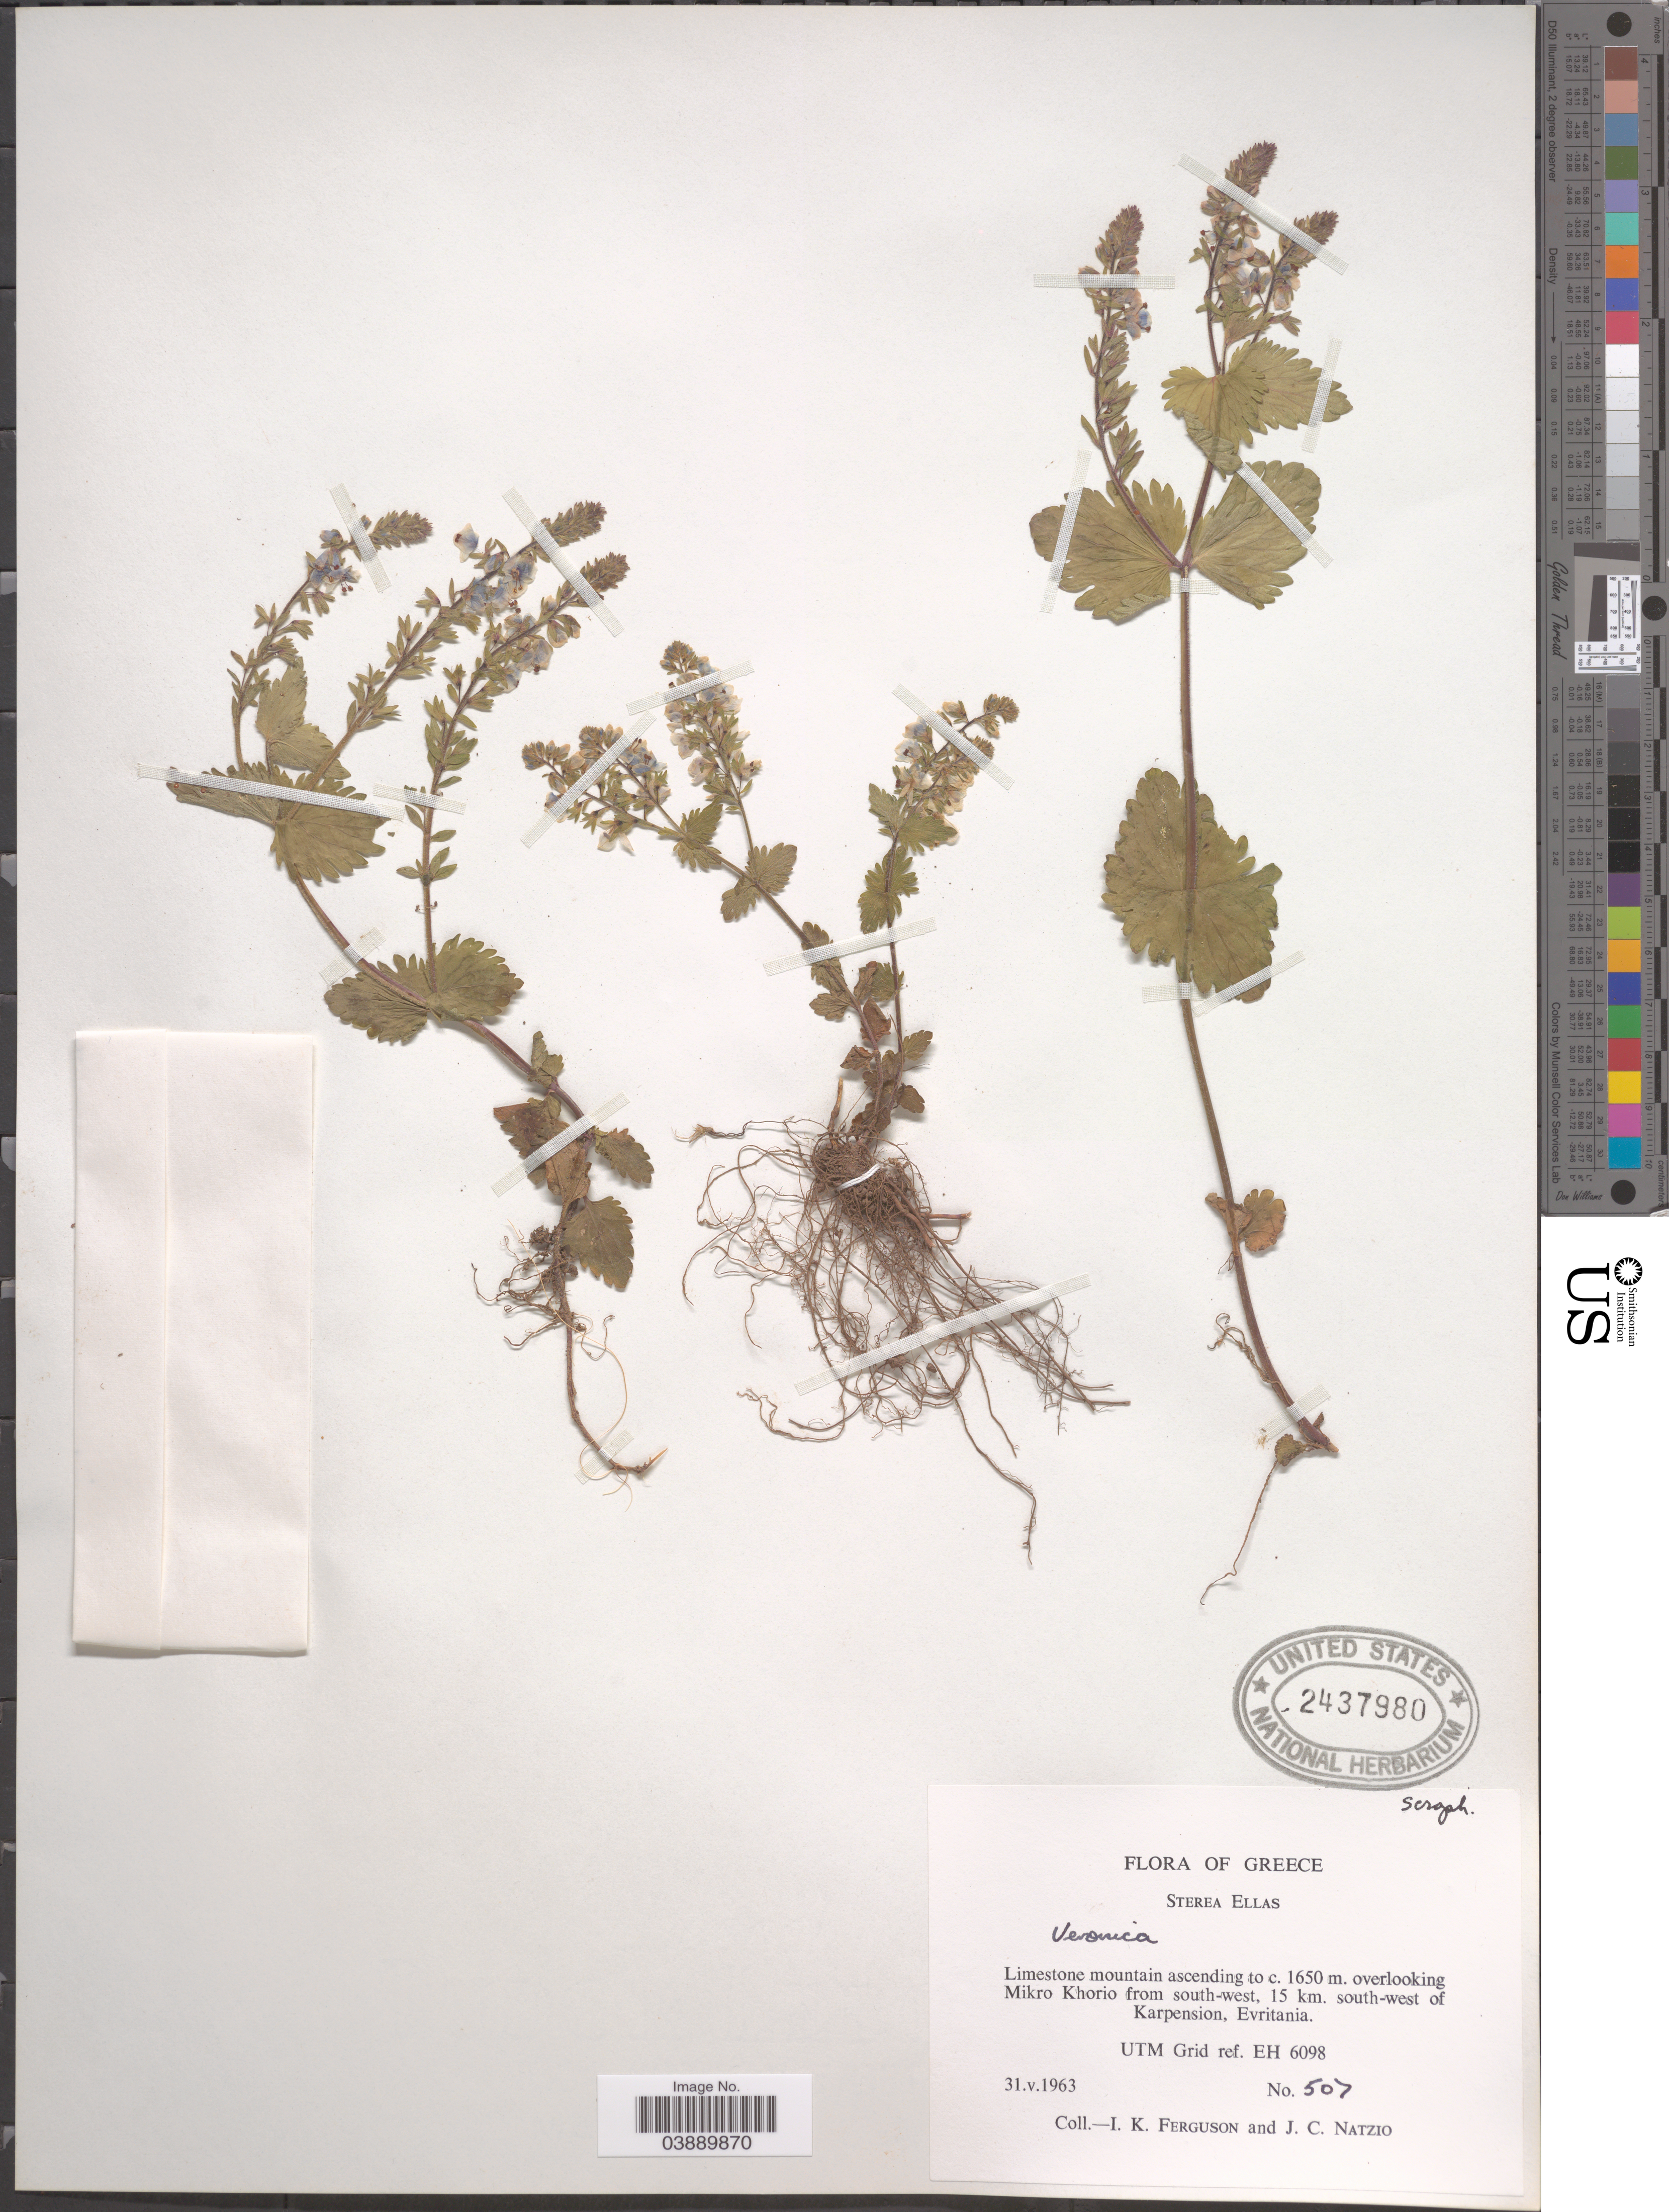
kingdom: Plantae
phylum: Tracheophyta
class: Magnoliopsida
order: Lamiales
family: Plantaginaceae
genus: Veronica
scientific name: Veronica chamaedrys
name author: L.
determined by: Albach, Dirk C.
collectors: I. K. Ferguson & J. Natzio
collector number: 507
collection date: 1963-05-31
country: Greece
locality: Sterea Ellas. Limestone mountain ascending to c. 1650 m. overlooking Mikro Khorio from south-west, 15 mi. south-west of Karpension, Evritania. UTM Grid ref. EH 6098.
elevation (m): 1650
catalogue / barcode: US 2437980